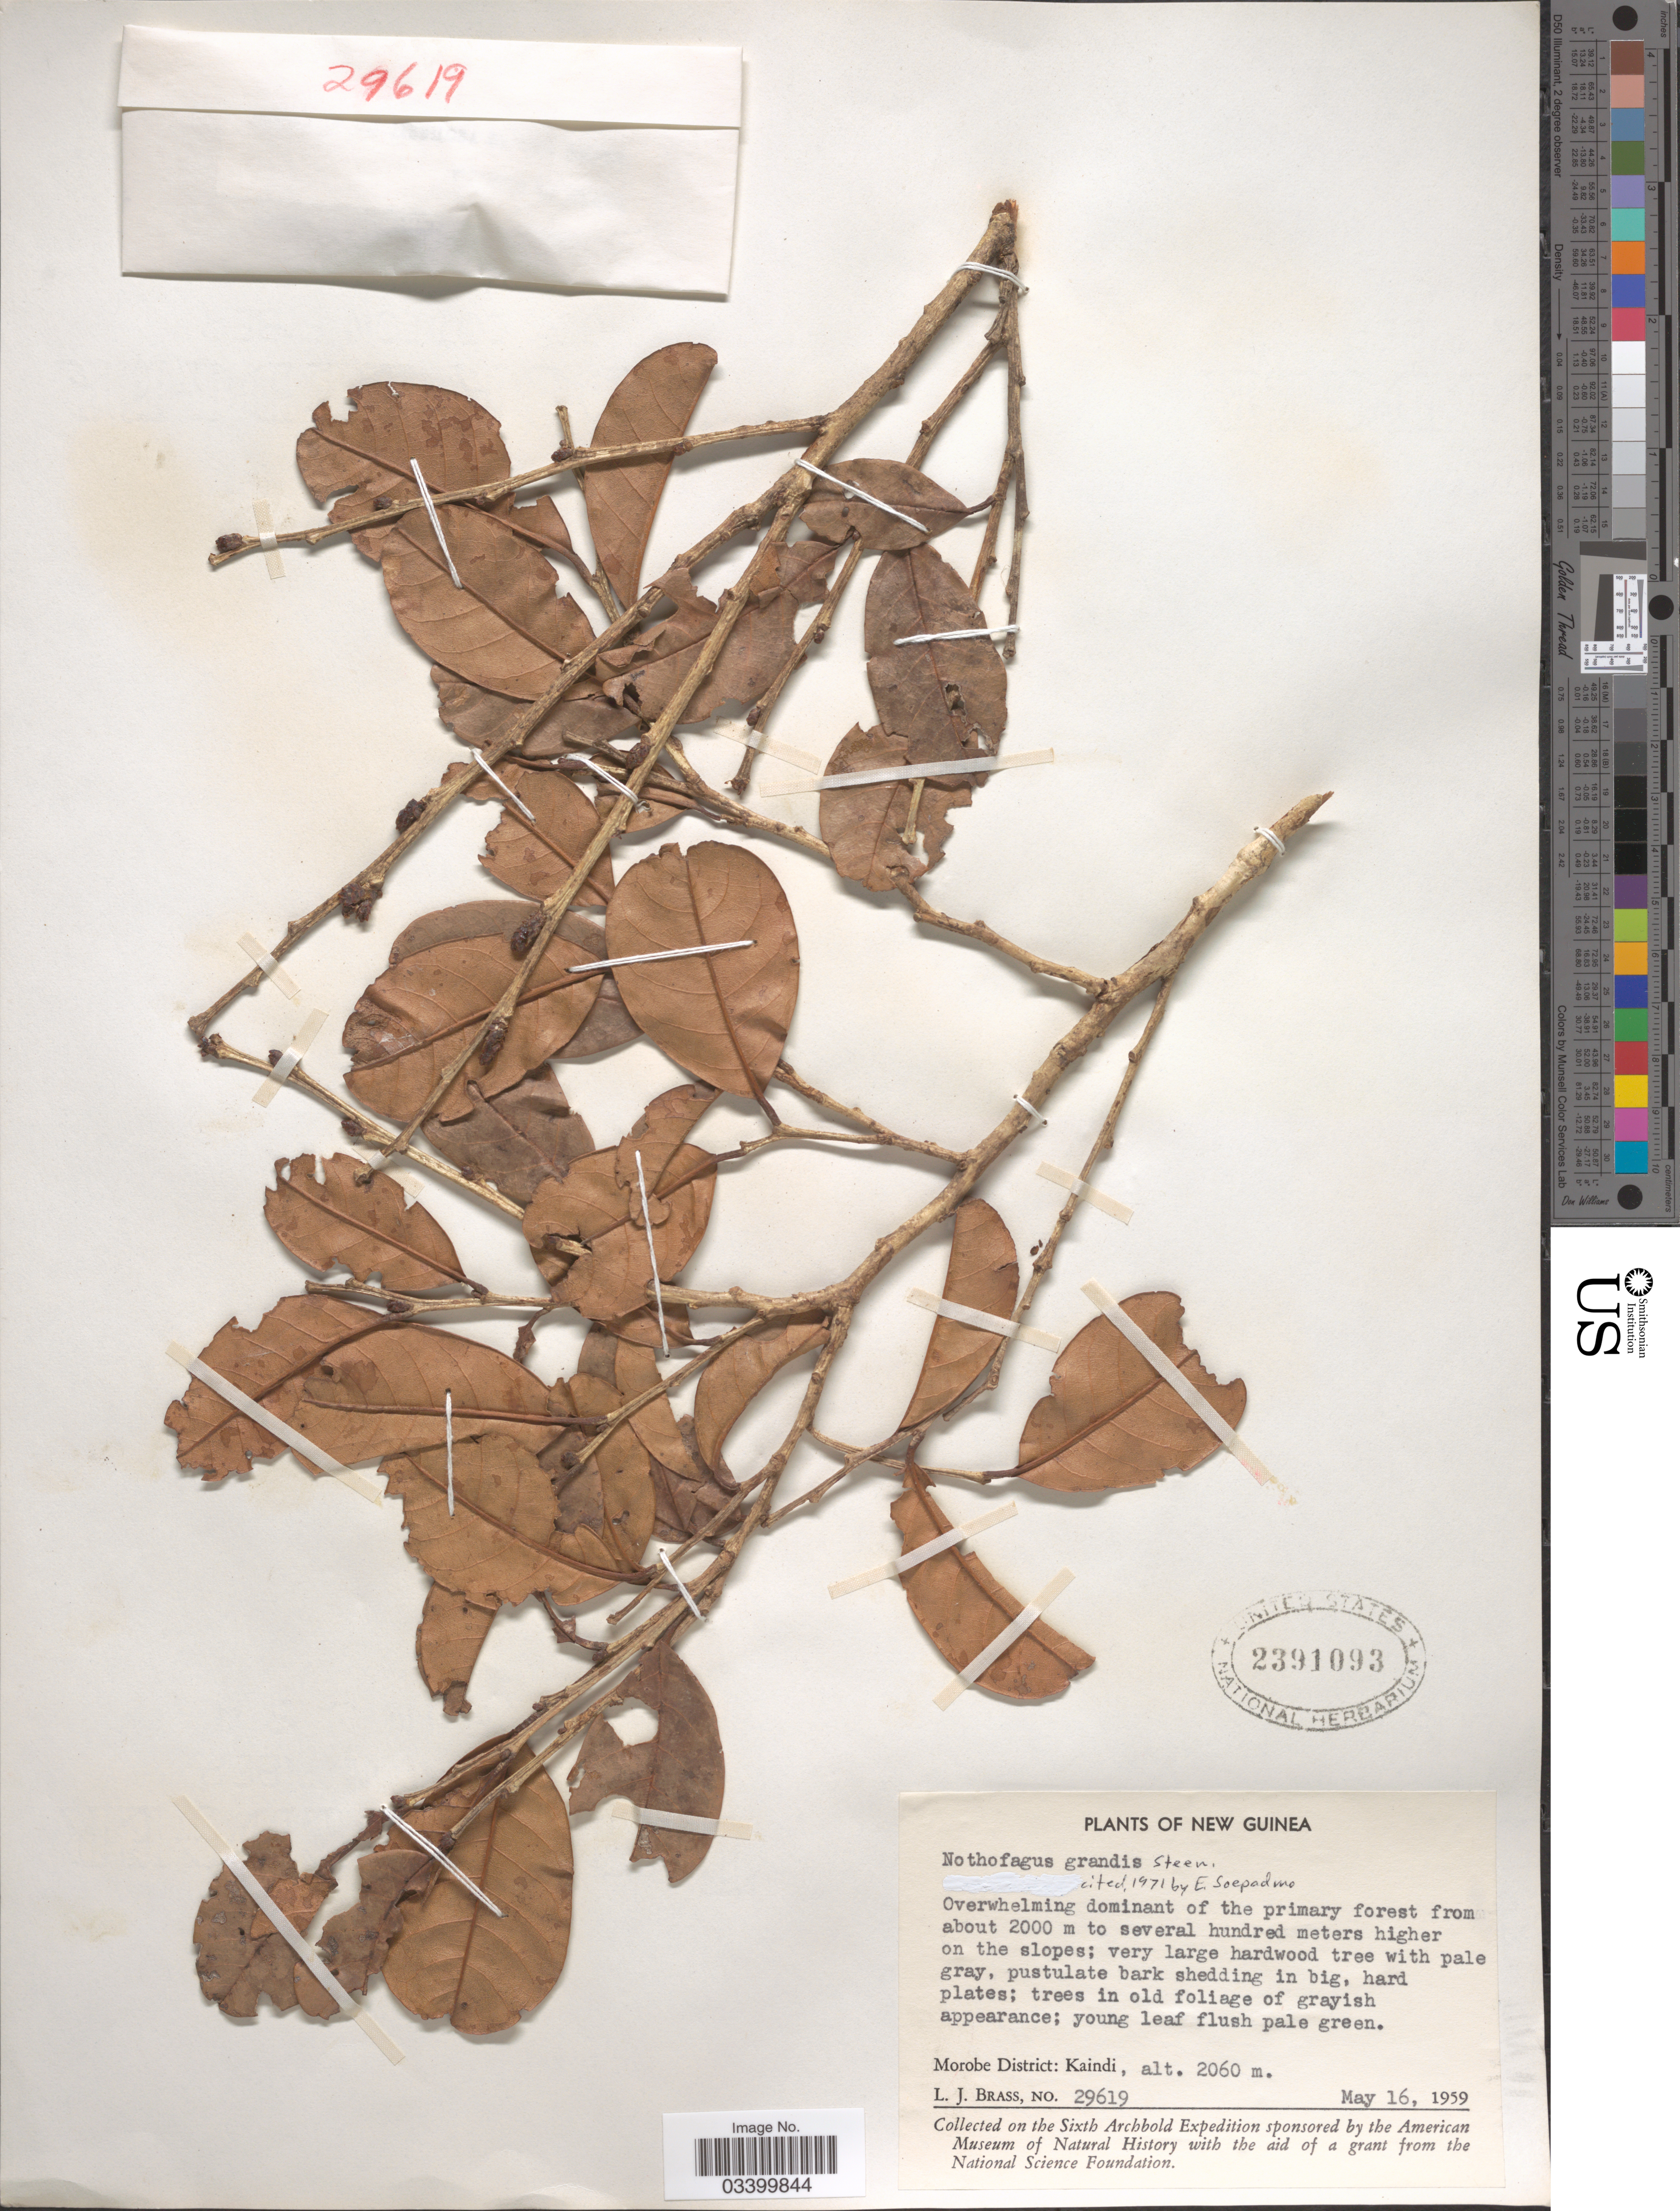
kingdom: Plantae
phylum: Tracheophyta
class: Magnoliopsida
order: Fagales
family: Nothofagaceae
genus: Nothofagus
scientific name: Nothofagus grandis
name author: Steenis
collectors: L. J. Brass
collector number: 29619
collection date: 1959-05-16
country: Papua New Guinea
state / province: Morobe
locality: New Guinea. Morobe Ditstrict: Kaindi.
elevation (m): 2060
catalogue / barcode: US 2391093